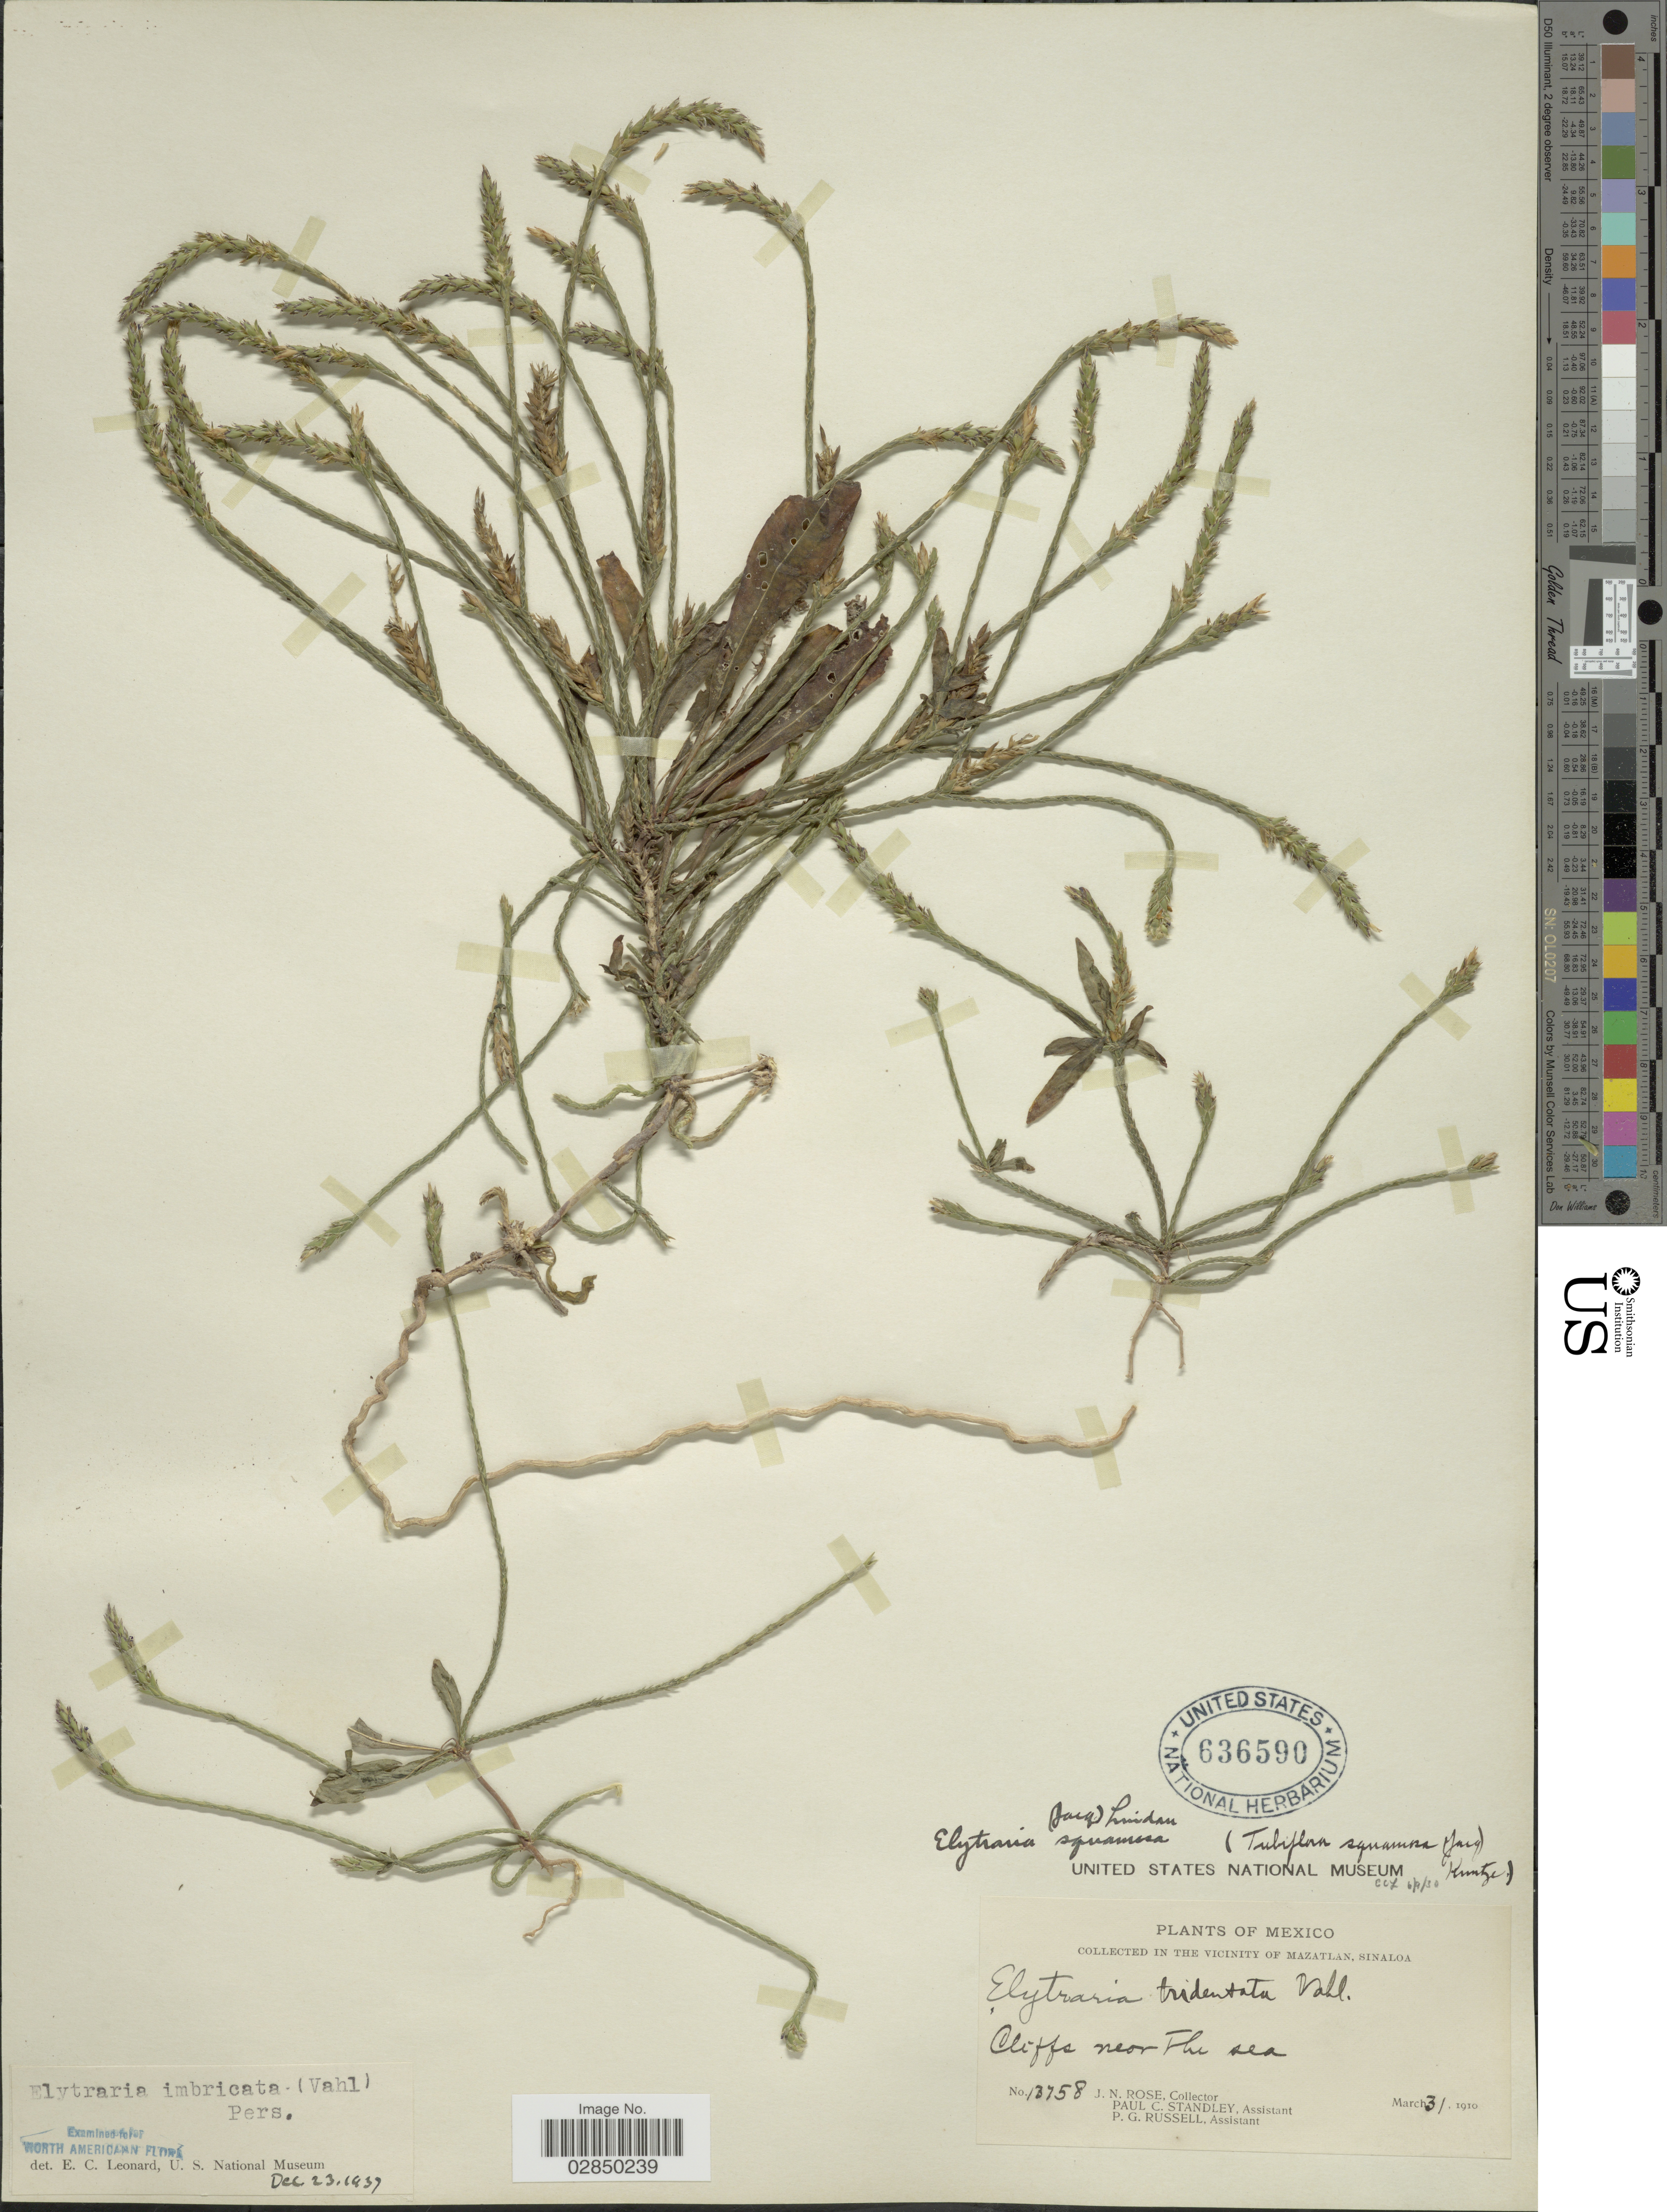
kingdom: Plantae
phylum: Tracheophyta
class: Magnoliopsida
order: Lamiales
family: Acanthaceae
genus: Elytraria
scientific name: Elytraria imbricata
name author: (Vahl) Pers.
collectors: J. N. Rose, P. C. Standley & P. G. Russell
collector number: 13758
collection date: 1910-03-31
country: Mexico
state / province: Sinaloa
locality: Vicinity of Mazatlan. Cliffs near the sea.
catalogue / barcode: US 636590